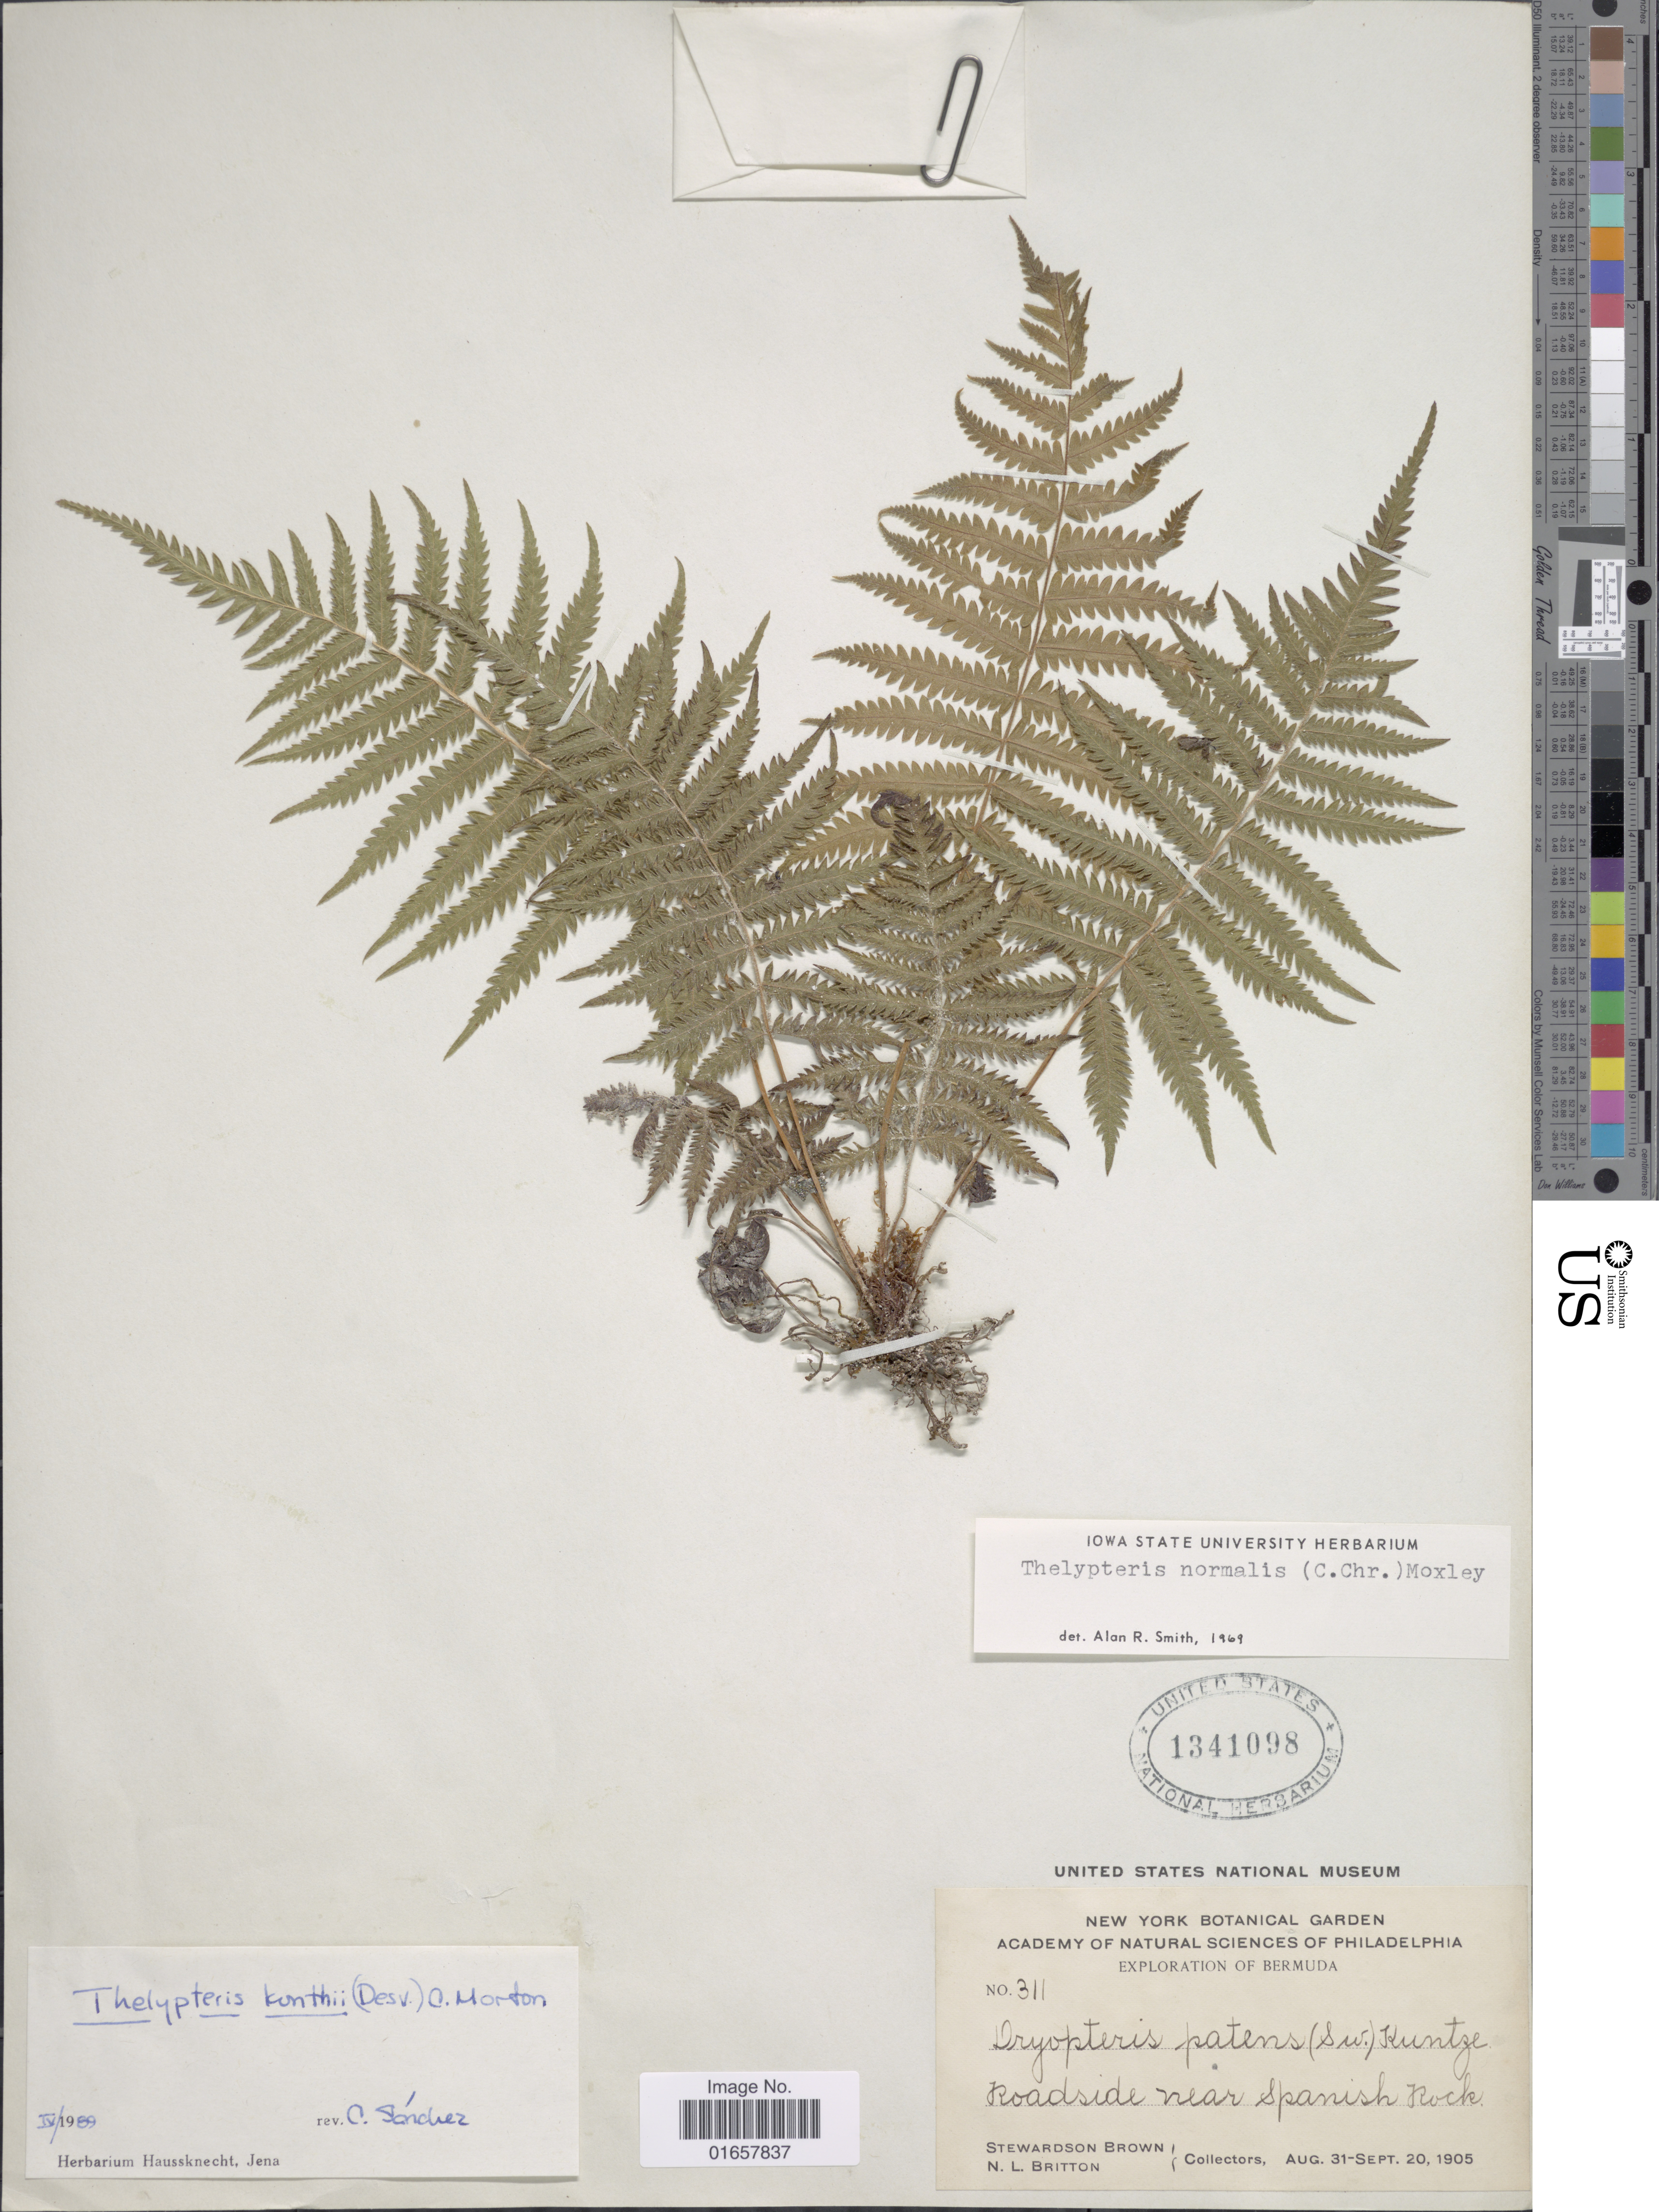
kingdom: Plantae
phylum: Tracheophyta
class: Polypodiopsida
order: Polypodiales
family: Thelypteridaceae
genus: Christella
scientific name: Christella kunthii comb. ined.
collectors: S. Brown & N. Britton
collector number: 311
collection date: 1905-08-31/1905-09-20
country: Bermuda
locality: Bermuda, roadside near spanish rock.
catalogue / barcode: US 1341098